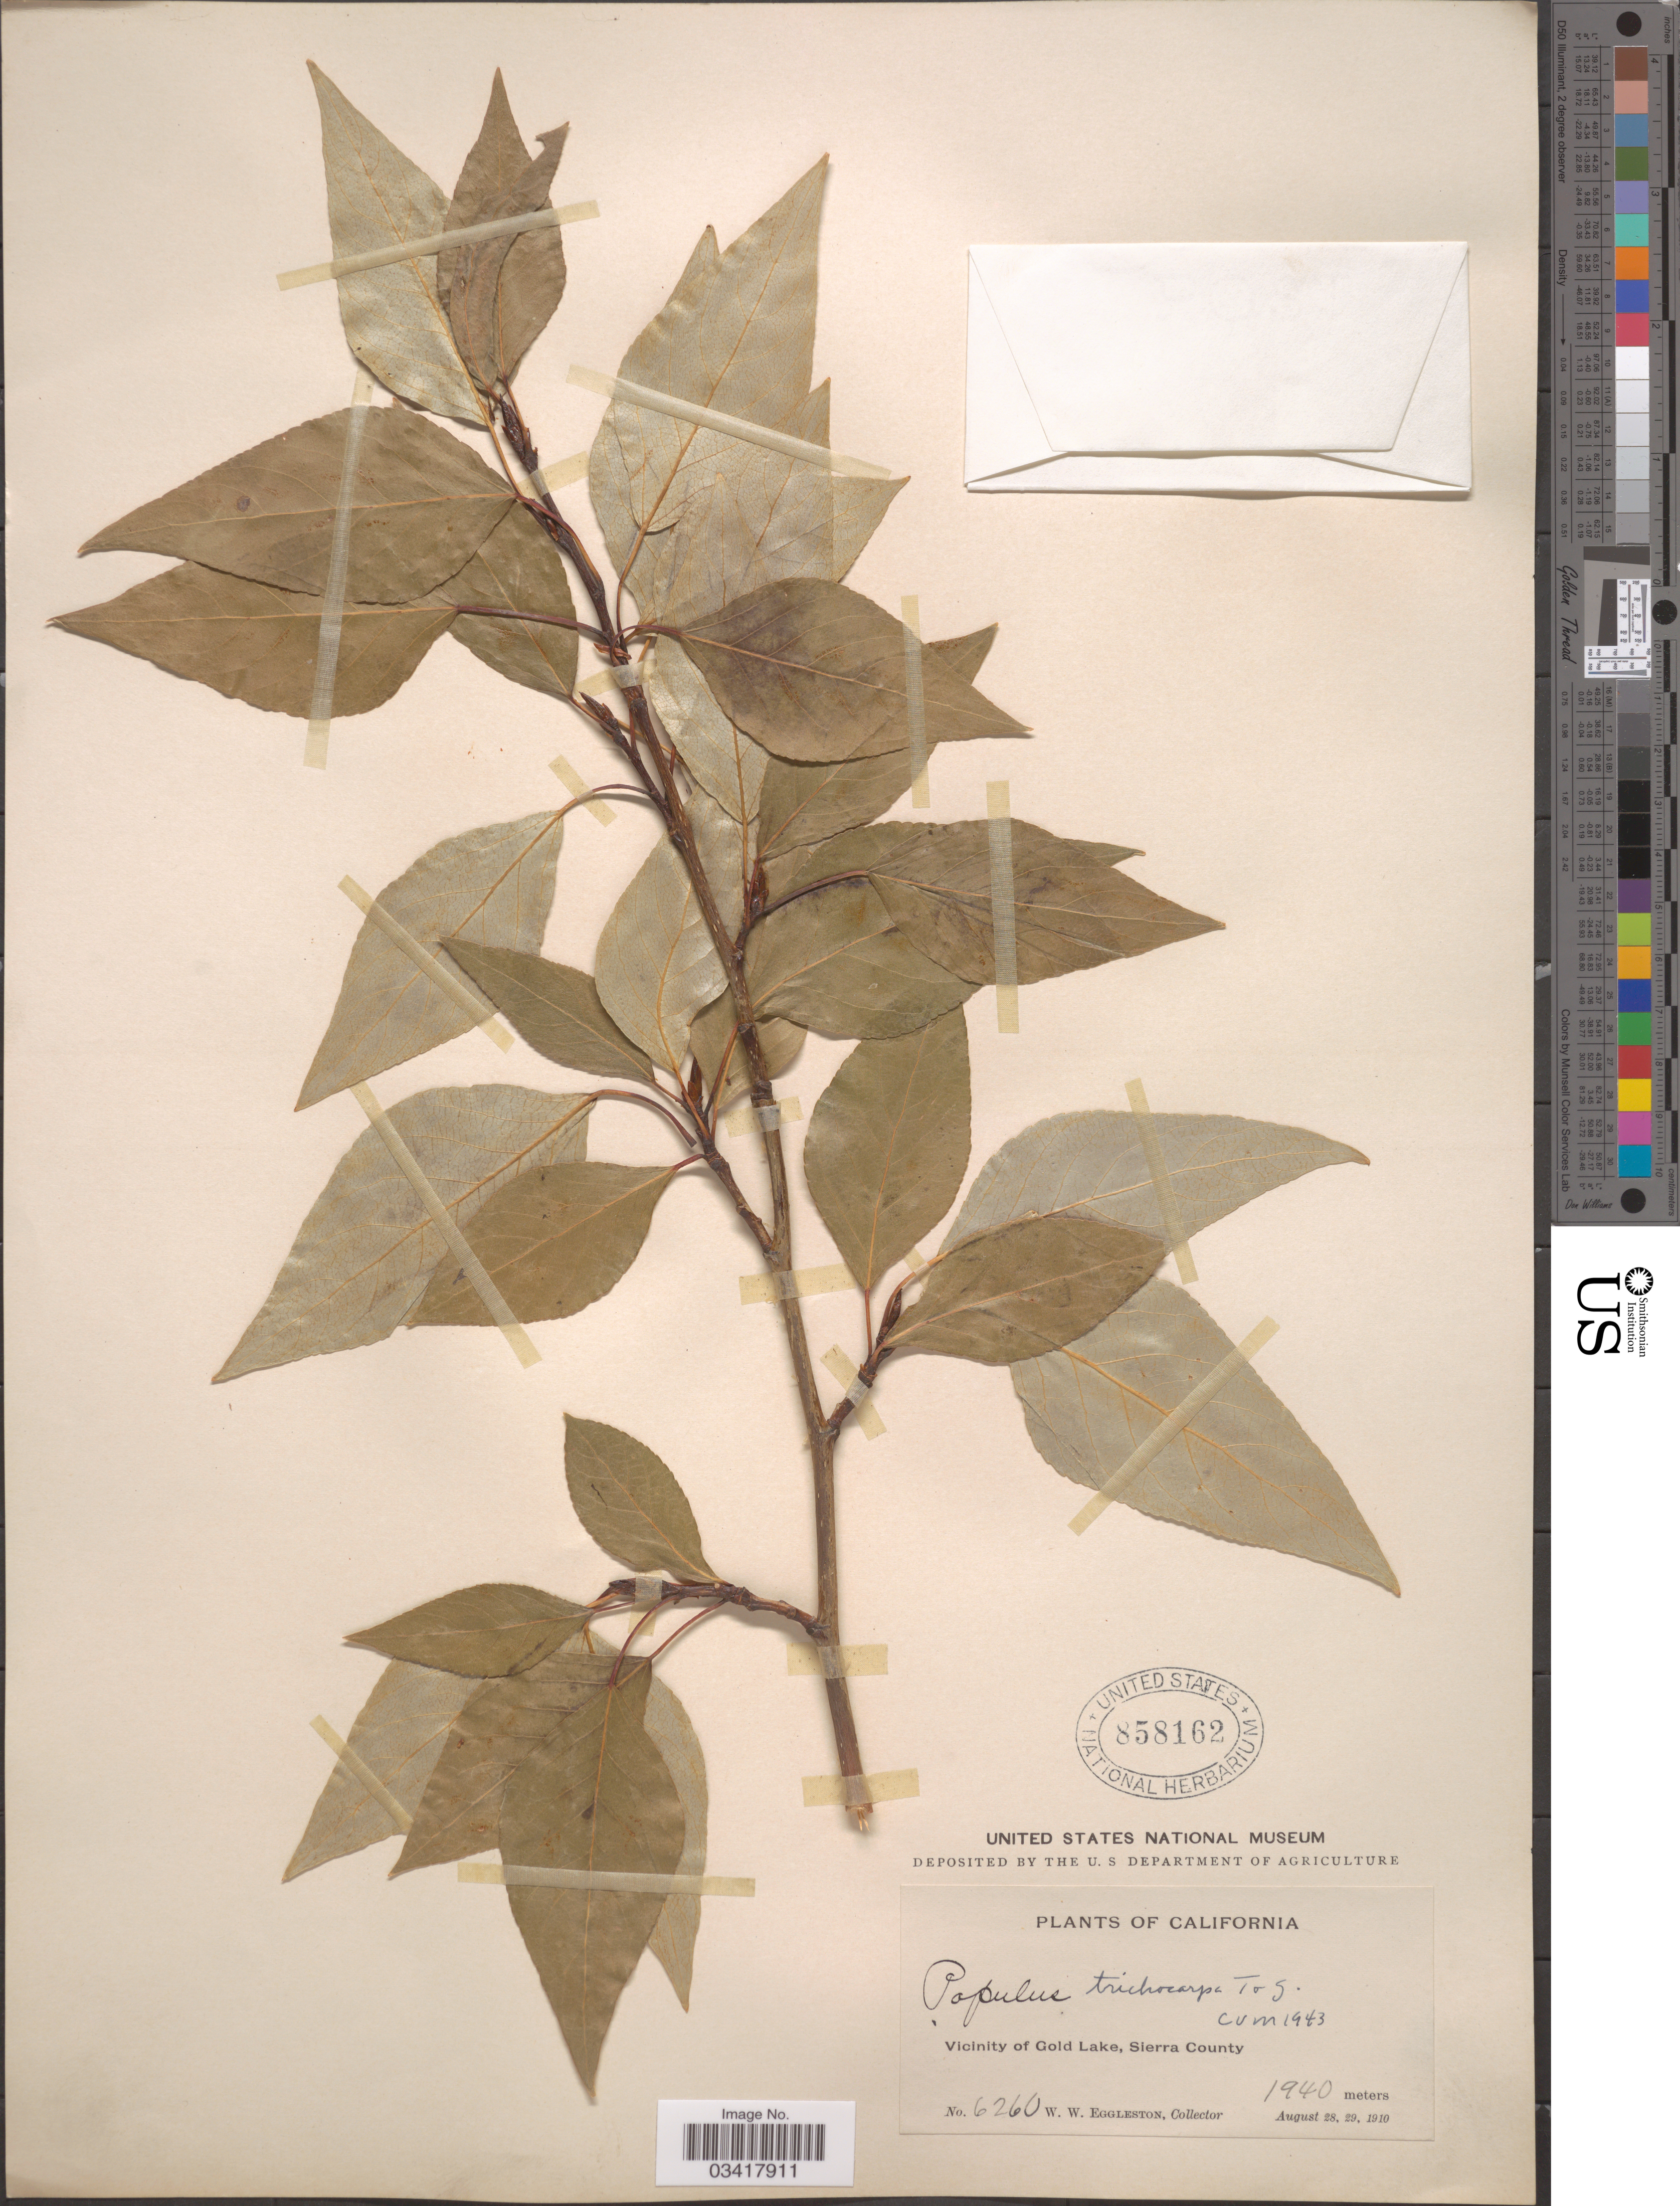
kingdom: Plantae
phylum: Tracheophyta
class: Magnoliopsida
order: Malpighiales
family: Salicaceae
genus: Populus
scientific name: Populus trichocarpa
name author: Torr. & A. Gray ex W. Hook.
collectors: W. W. Eggleston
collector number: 6260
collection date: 1910-08-28/1910-08-29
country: United States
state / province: California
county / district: Sierra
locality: Vicinity of Gold Lake, Sierra County.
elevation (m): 1940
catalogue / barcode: US 858162